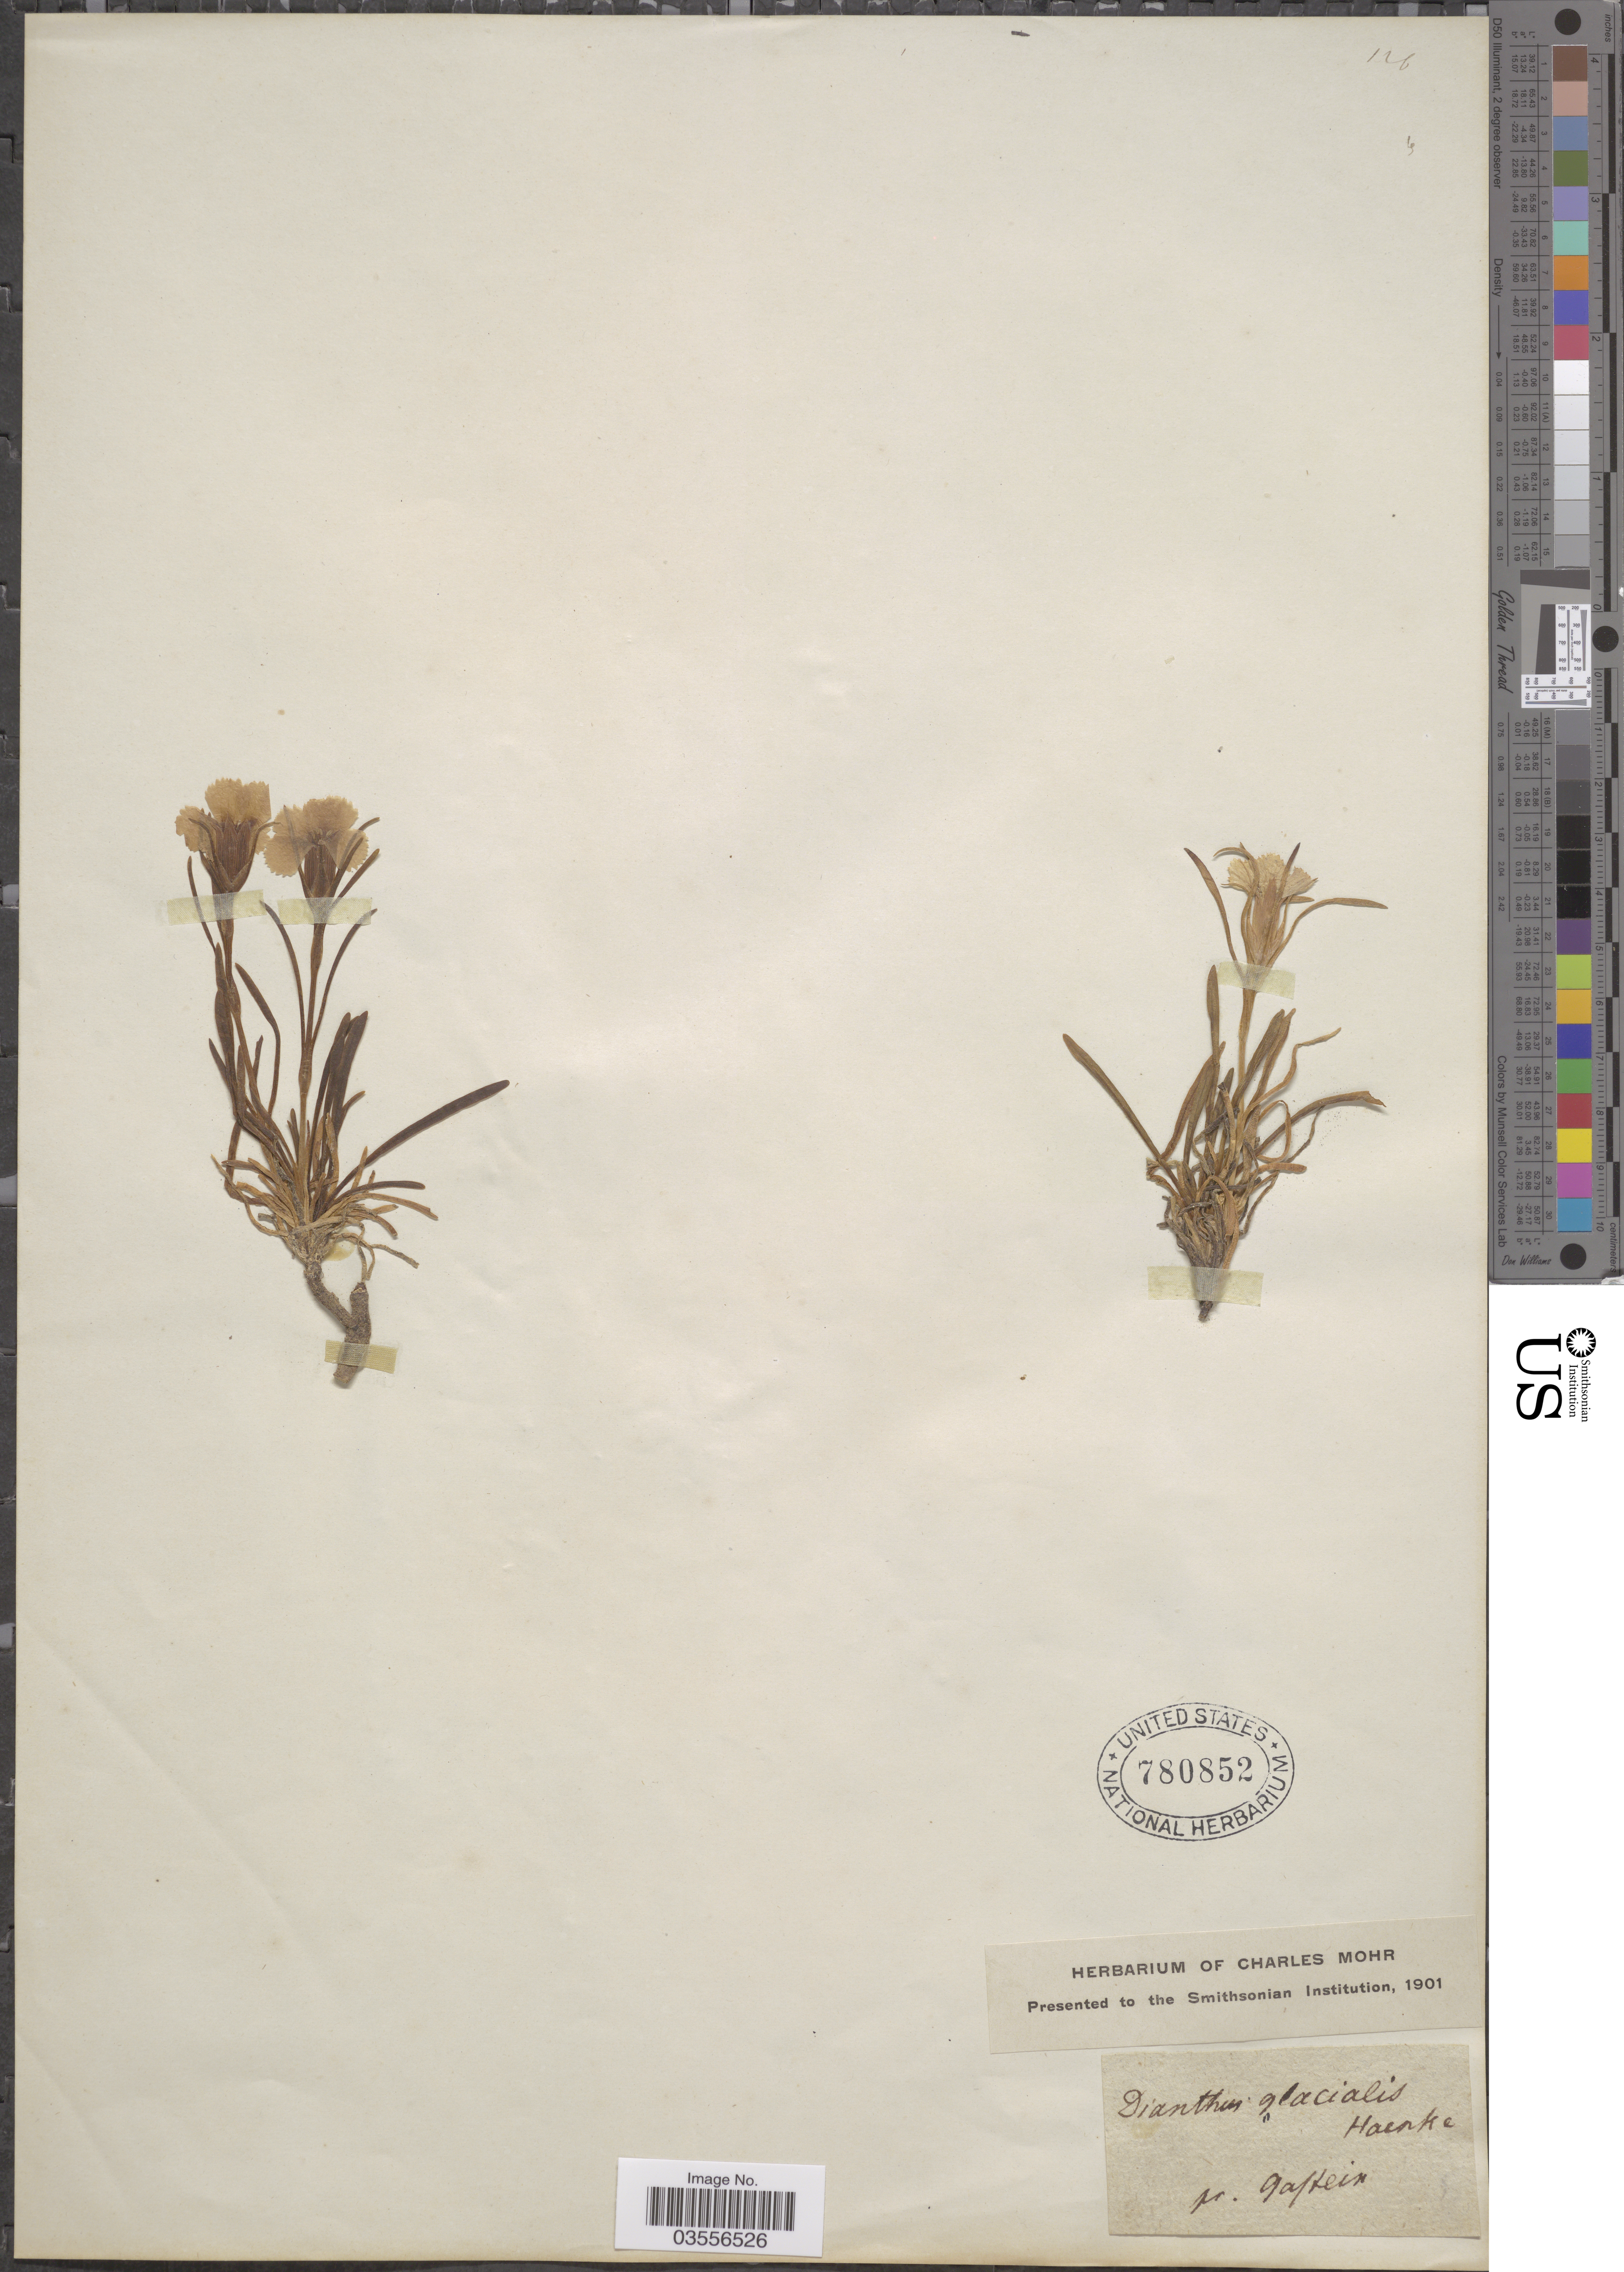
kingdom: Plantae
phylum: Tracheophyta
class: Magnoliopsida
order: Caryophyllales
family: Caryophyllaceae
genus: Dianthus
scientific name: Dianthus glacialis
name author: Haenke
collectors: ex herb. Charles Mohr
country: Austria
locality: Pr. Gastein.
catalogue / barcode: US 780852